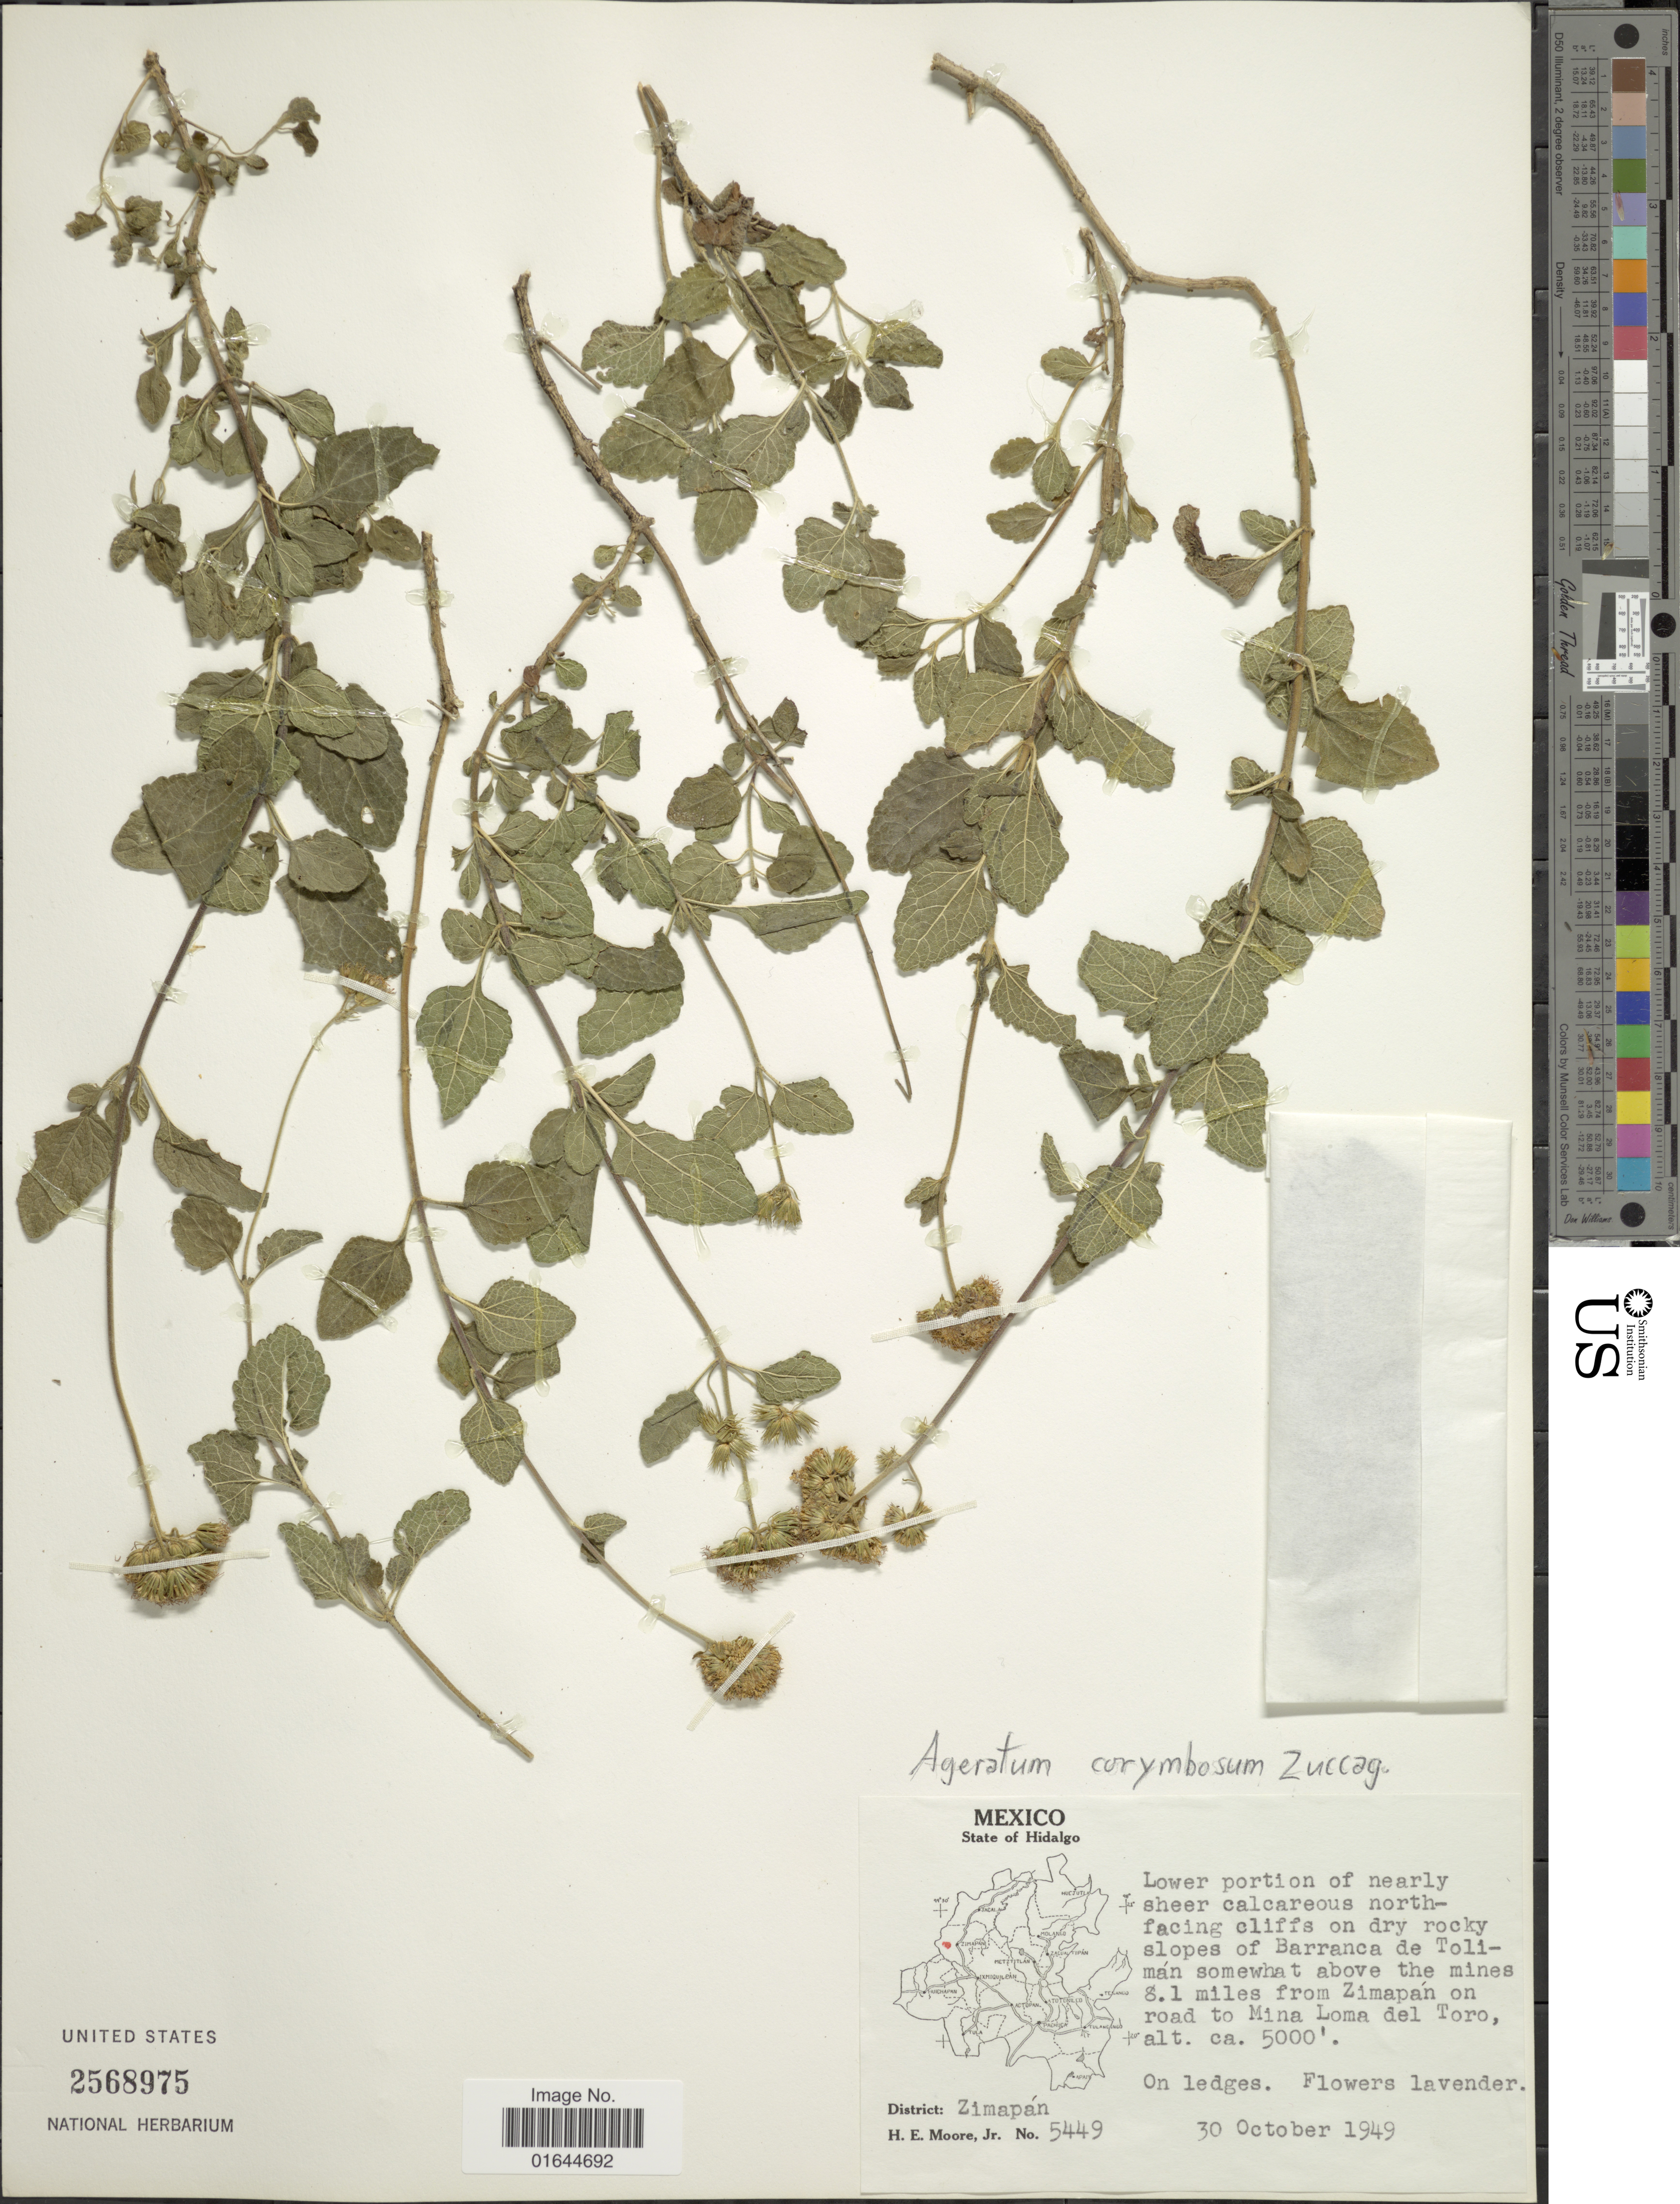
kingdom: Plantae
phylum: Tracheophyta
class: Magnoliopsida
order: Asterales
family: Asteraceae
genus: Ageratum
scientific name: Ageratum corymbosum f. euryphyllum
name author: (B.L. Rob.) M.F. Johnson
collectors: H. Moore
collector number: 5449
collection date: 1949-10-30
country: Mexico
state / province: Hidalgo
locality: Mexico, State of Hidalgo, District Zimapán. on dry rocky slopes of Barranca de Tolimán somewhat above the mines 8.1 miles from Zimapán, on road to Mina Loma del Toro.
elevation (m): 1524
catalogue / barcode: US 2568975